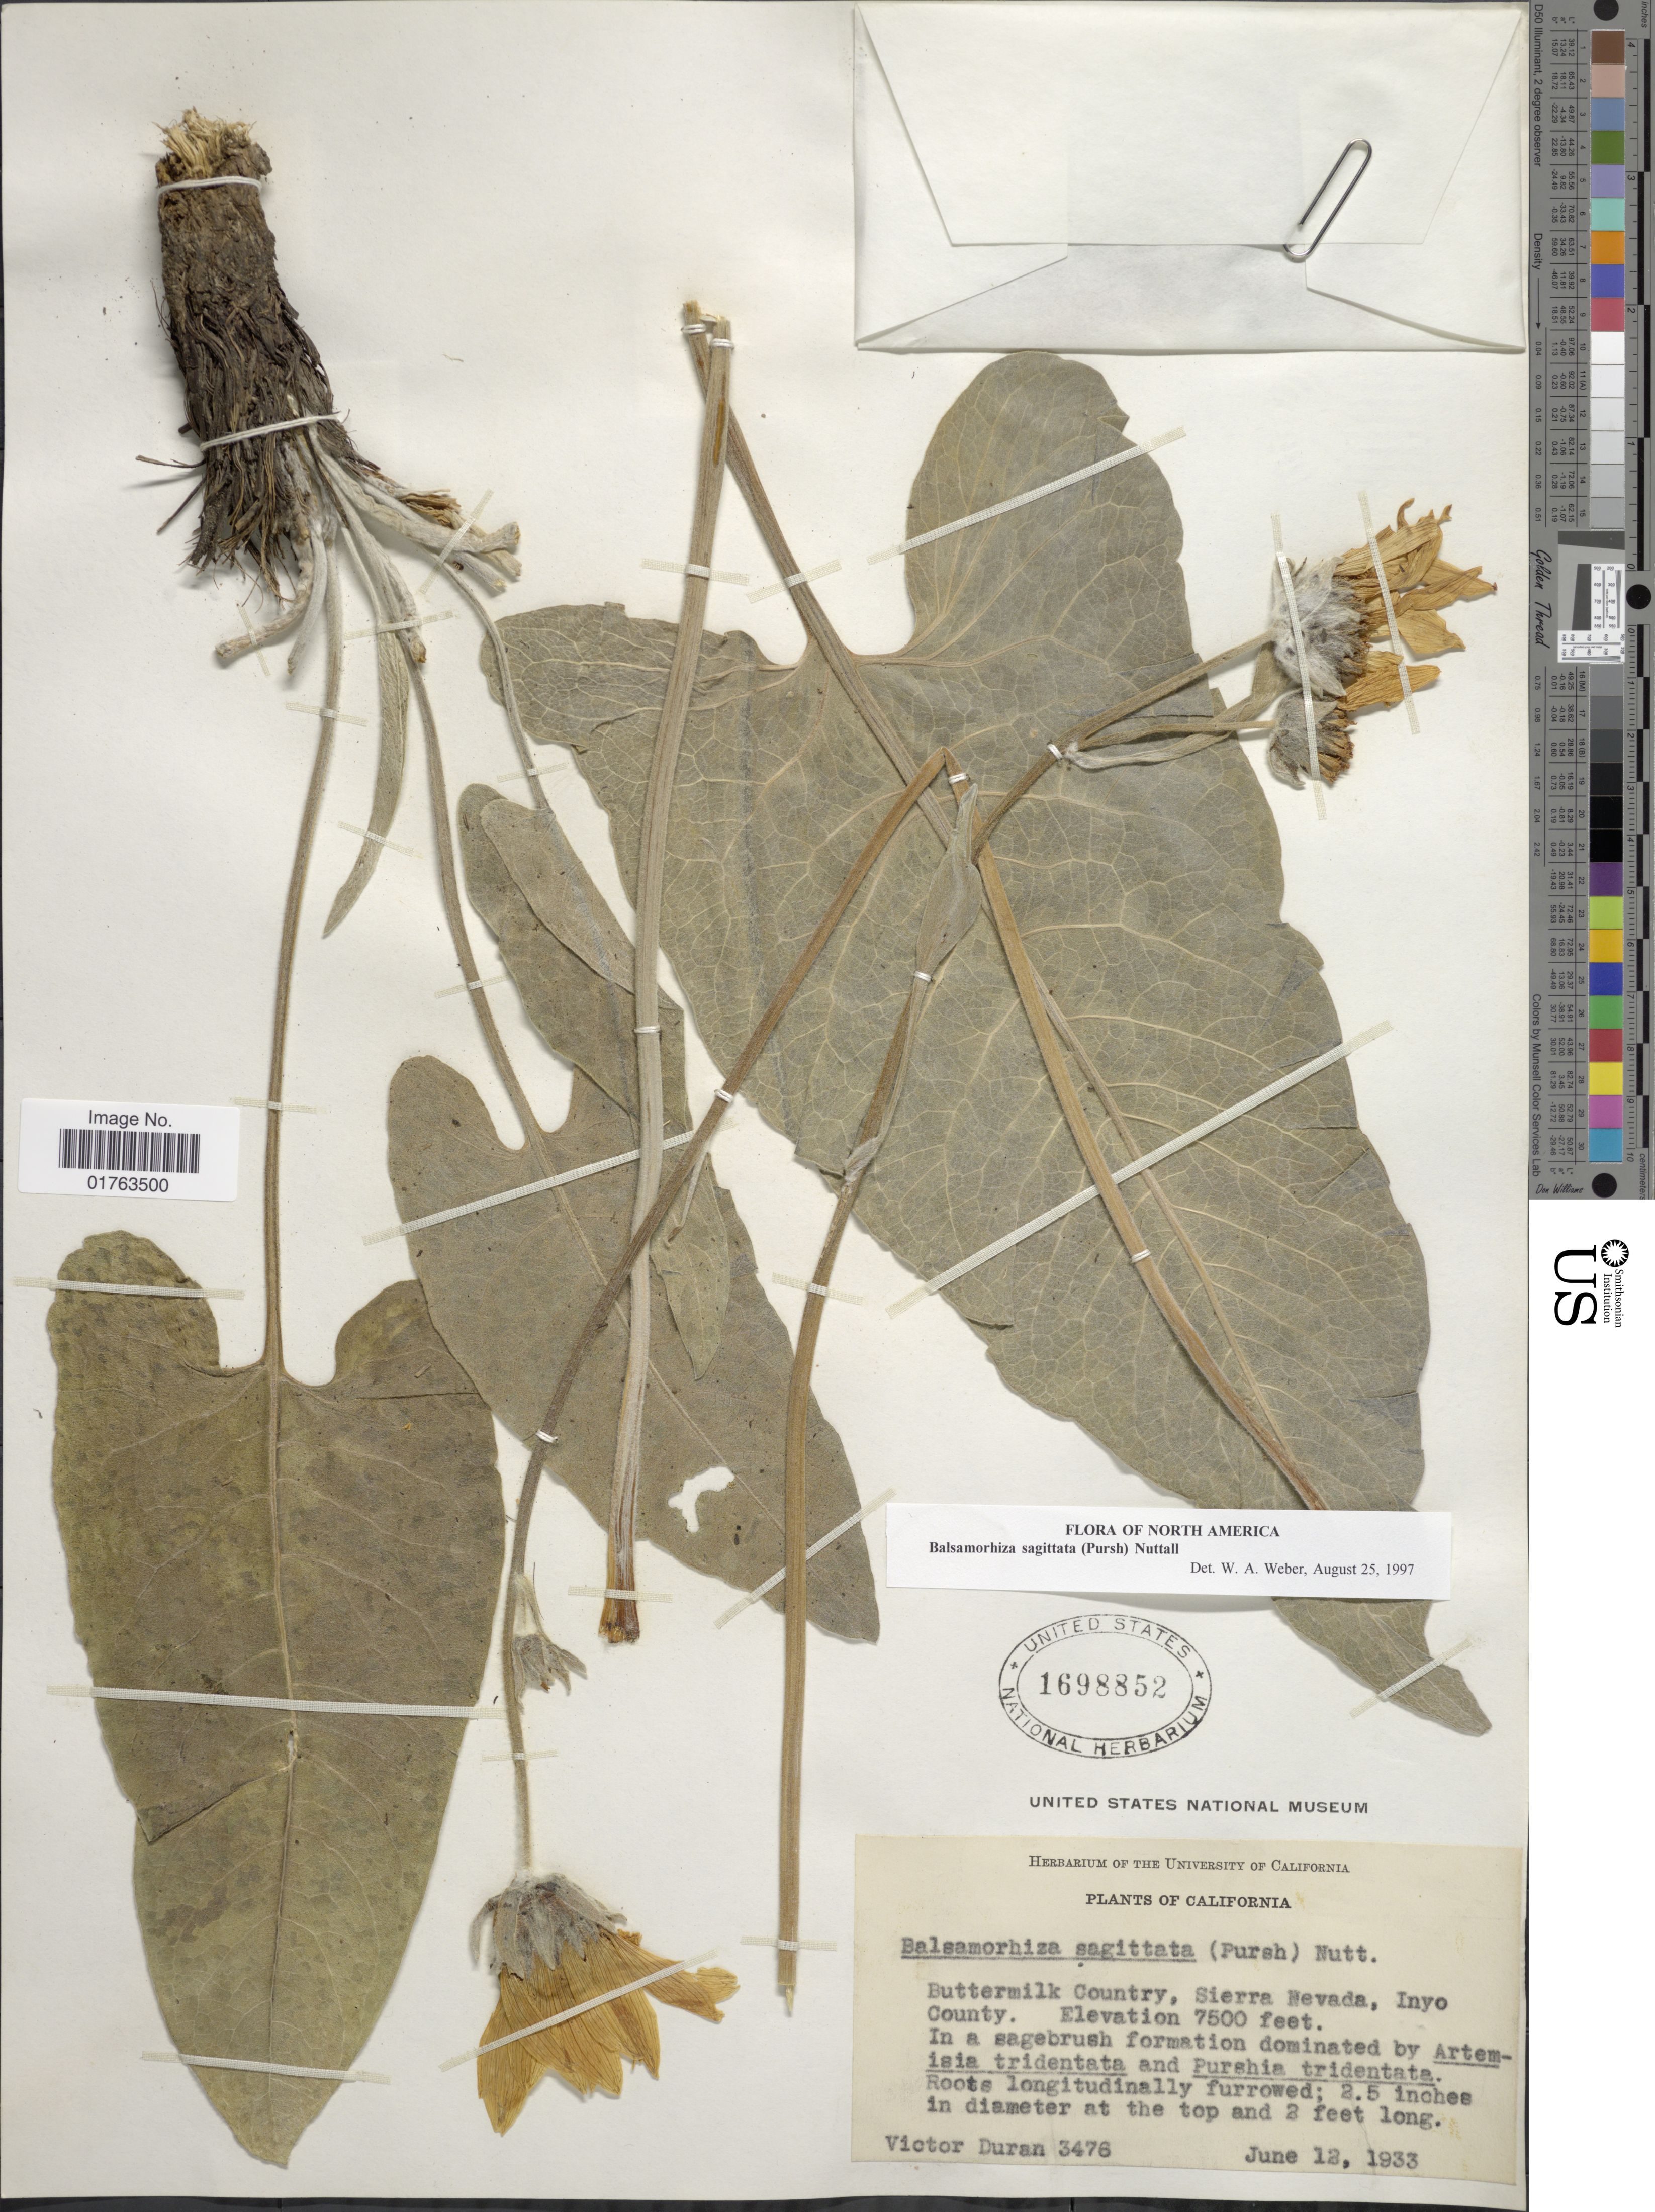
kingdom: Plantae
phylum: Tracheophyta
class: Magnoliopsida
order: Asterales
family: Asteraceae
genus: Balsamorhiza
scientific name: Balsamorhiza sagittata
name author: (Pursh) Nutt.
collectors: V. Duran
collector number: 3476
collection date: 1933-06-12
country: United States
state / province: California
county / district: Inyo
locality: Buttermilk Country, Sierra Nevada, Inyo County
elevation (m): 2286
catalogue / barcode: US 1698852